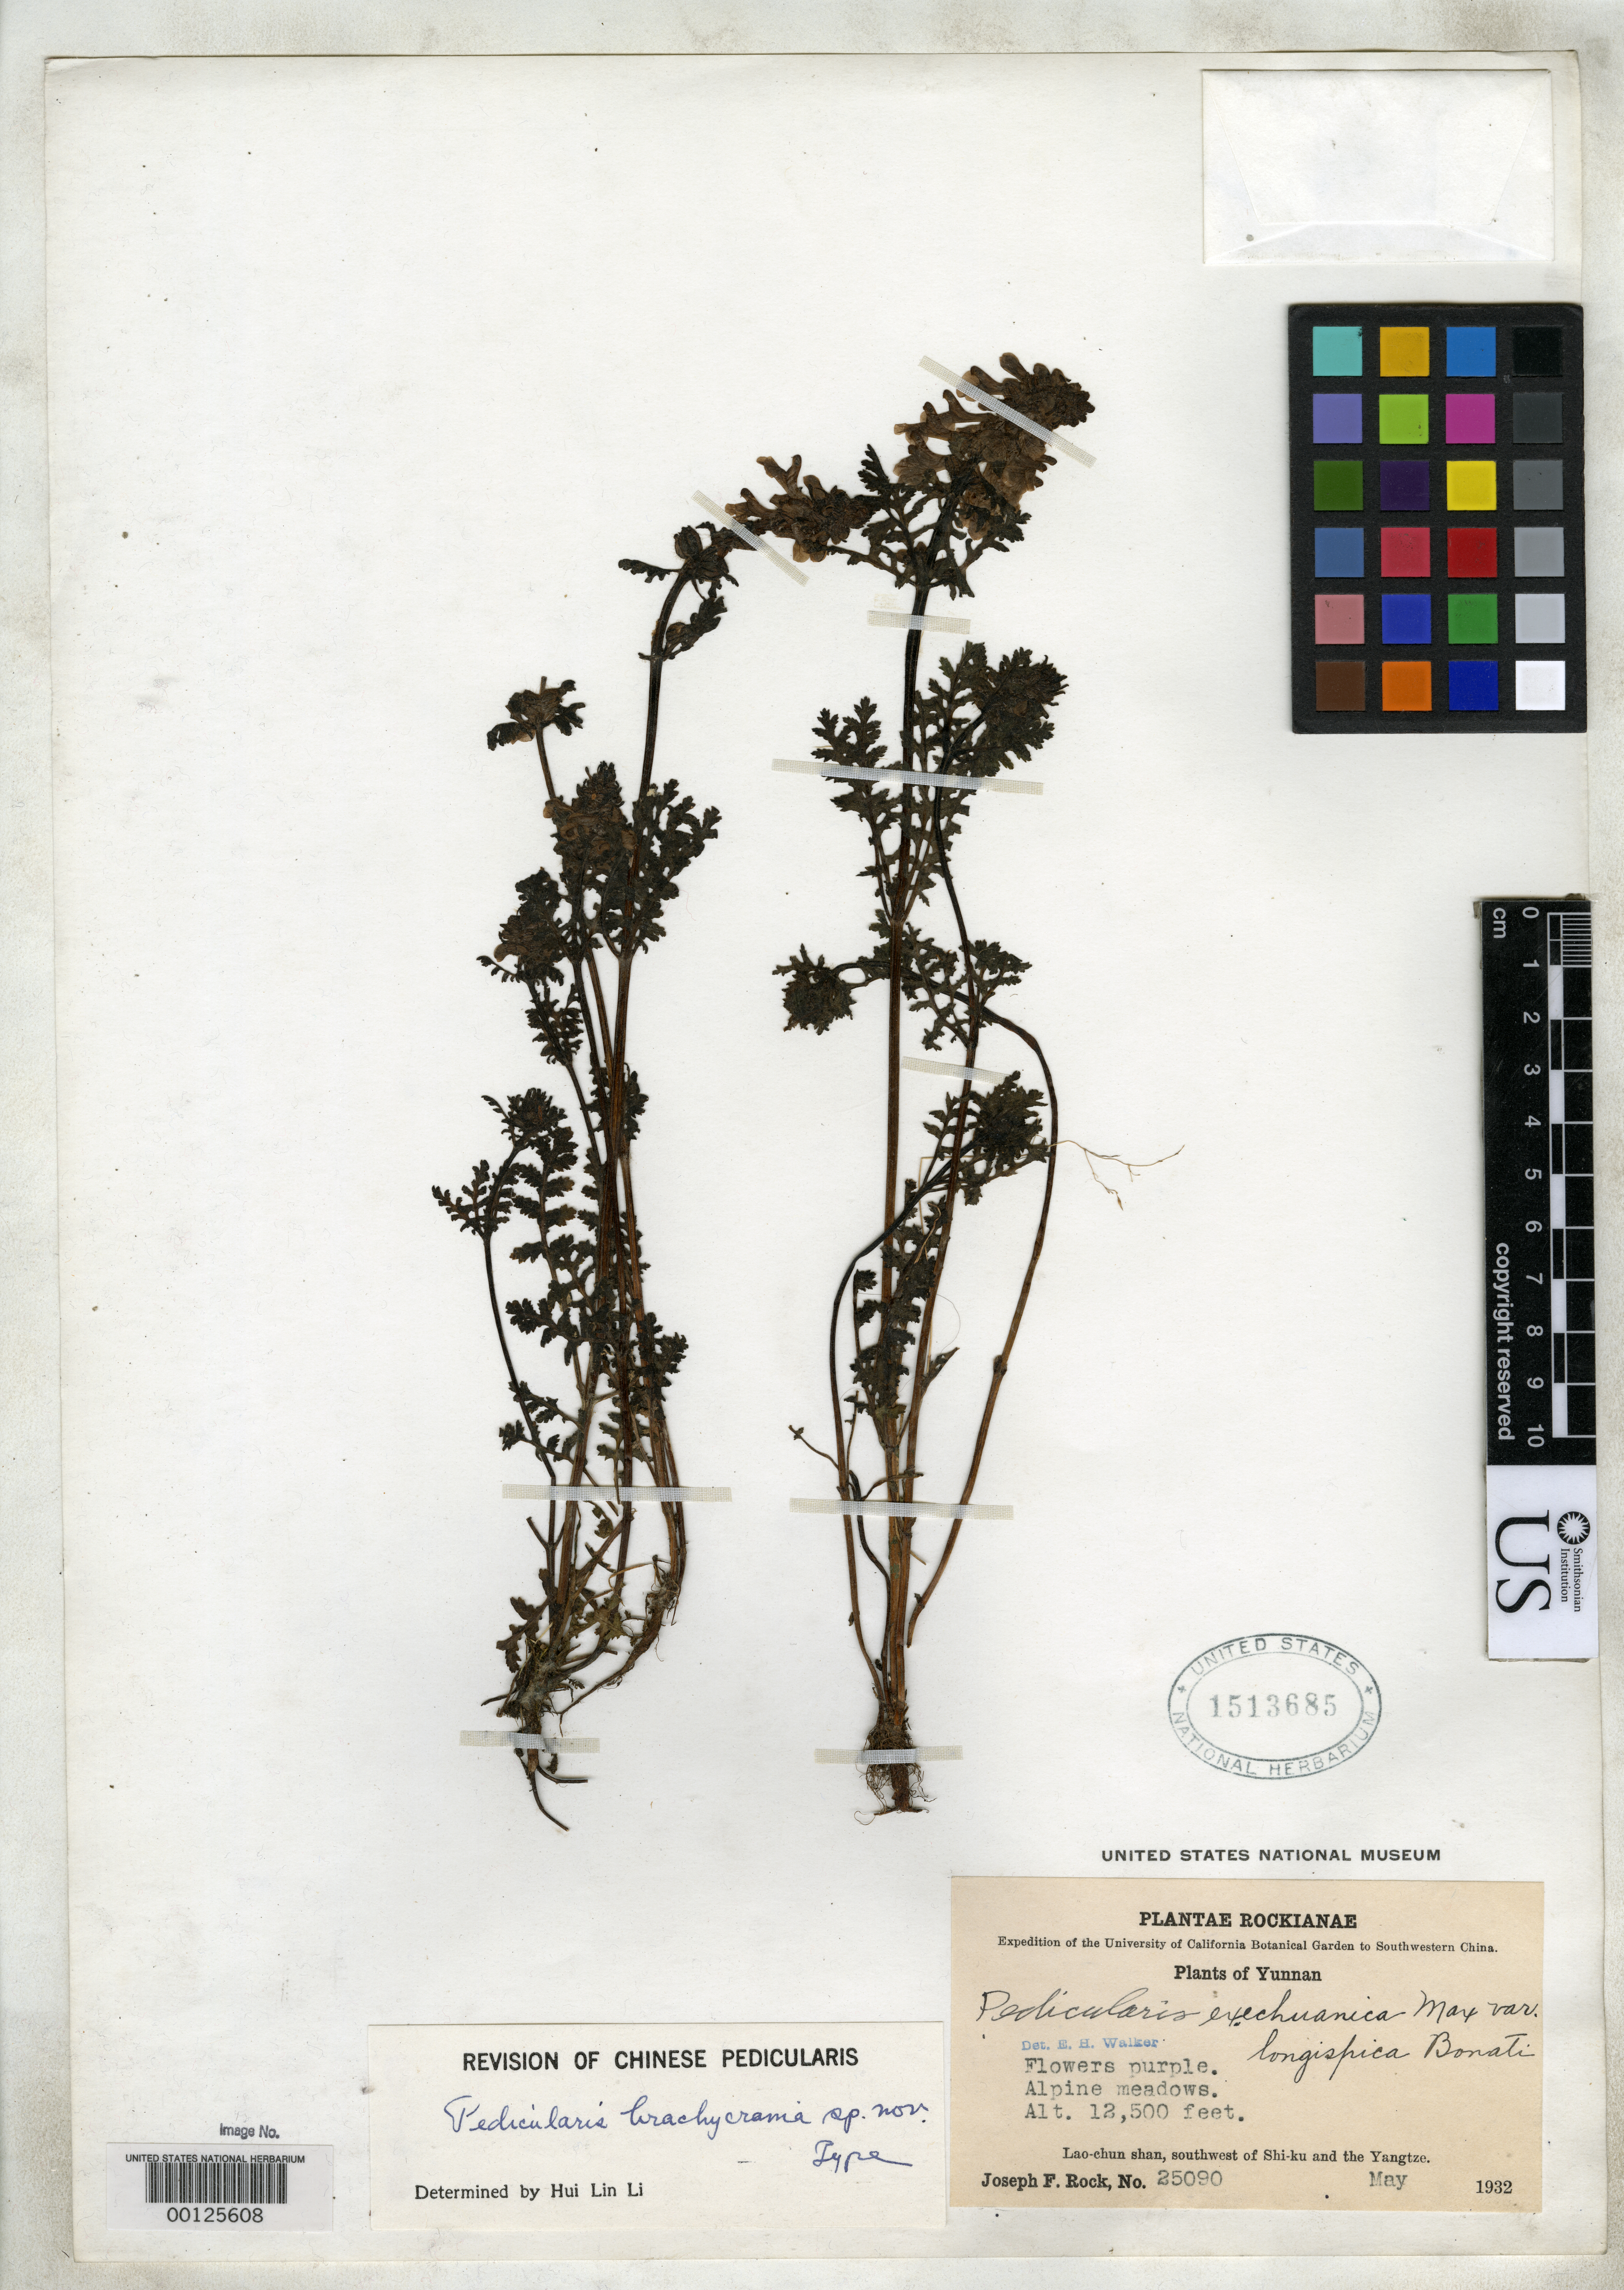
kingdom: Plantae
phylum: Tracheophyta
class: Magnoliopsida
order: Lamiales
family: Orobanchaceae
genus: Pedicularis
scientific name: Pedicularis brachycrania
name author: H.L. Li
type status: Holotype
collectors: J. F. Rock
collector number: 25090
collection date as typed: May 1932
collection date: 1932-05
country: China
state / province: Yunnan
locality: Lao-chun Shan.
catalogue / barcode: US 1513685